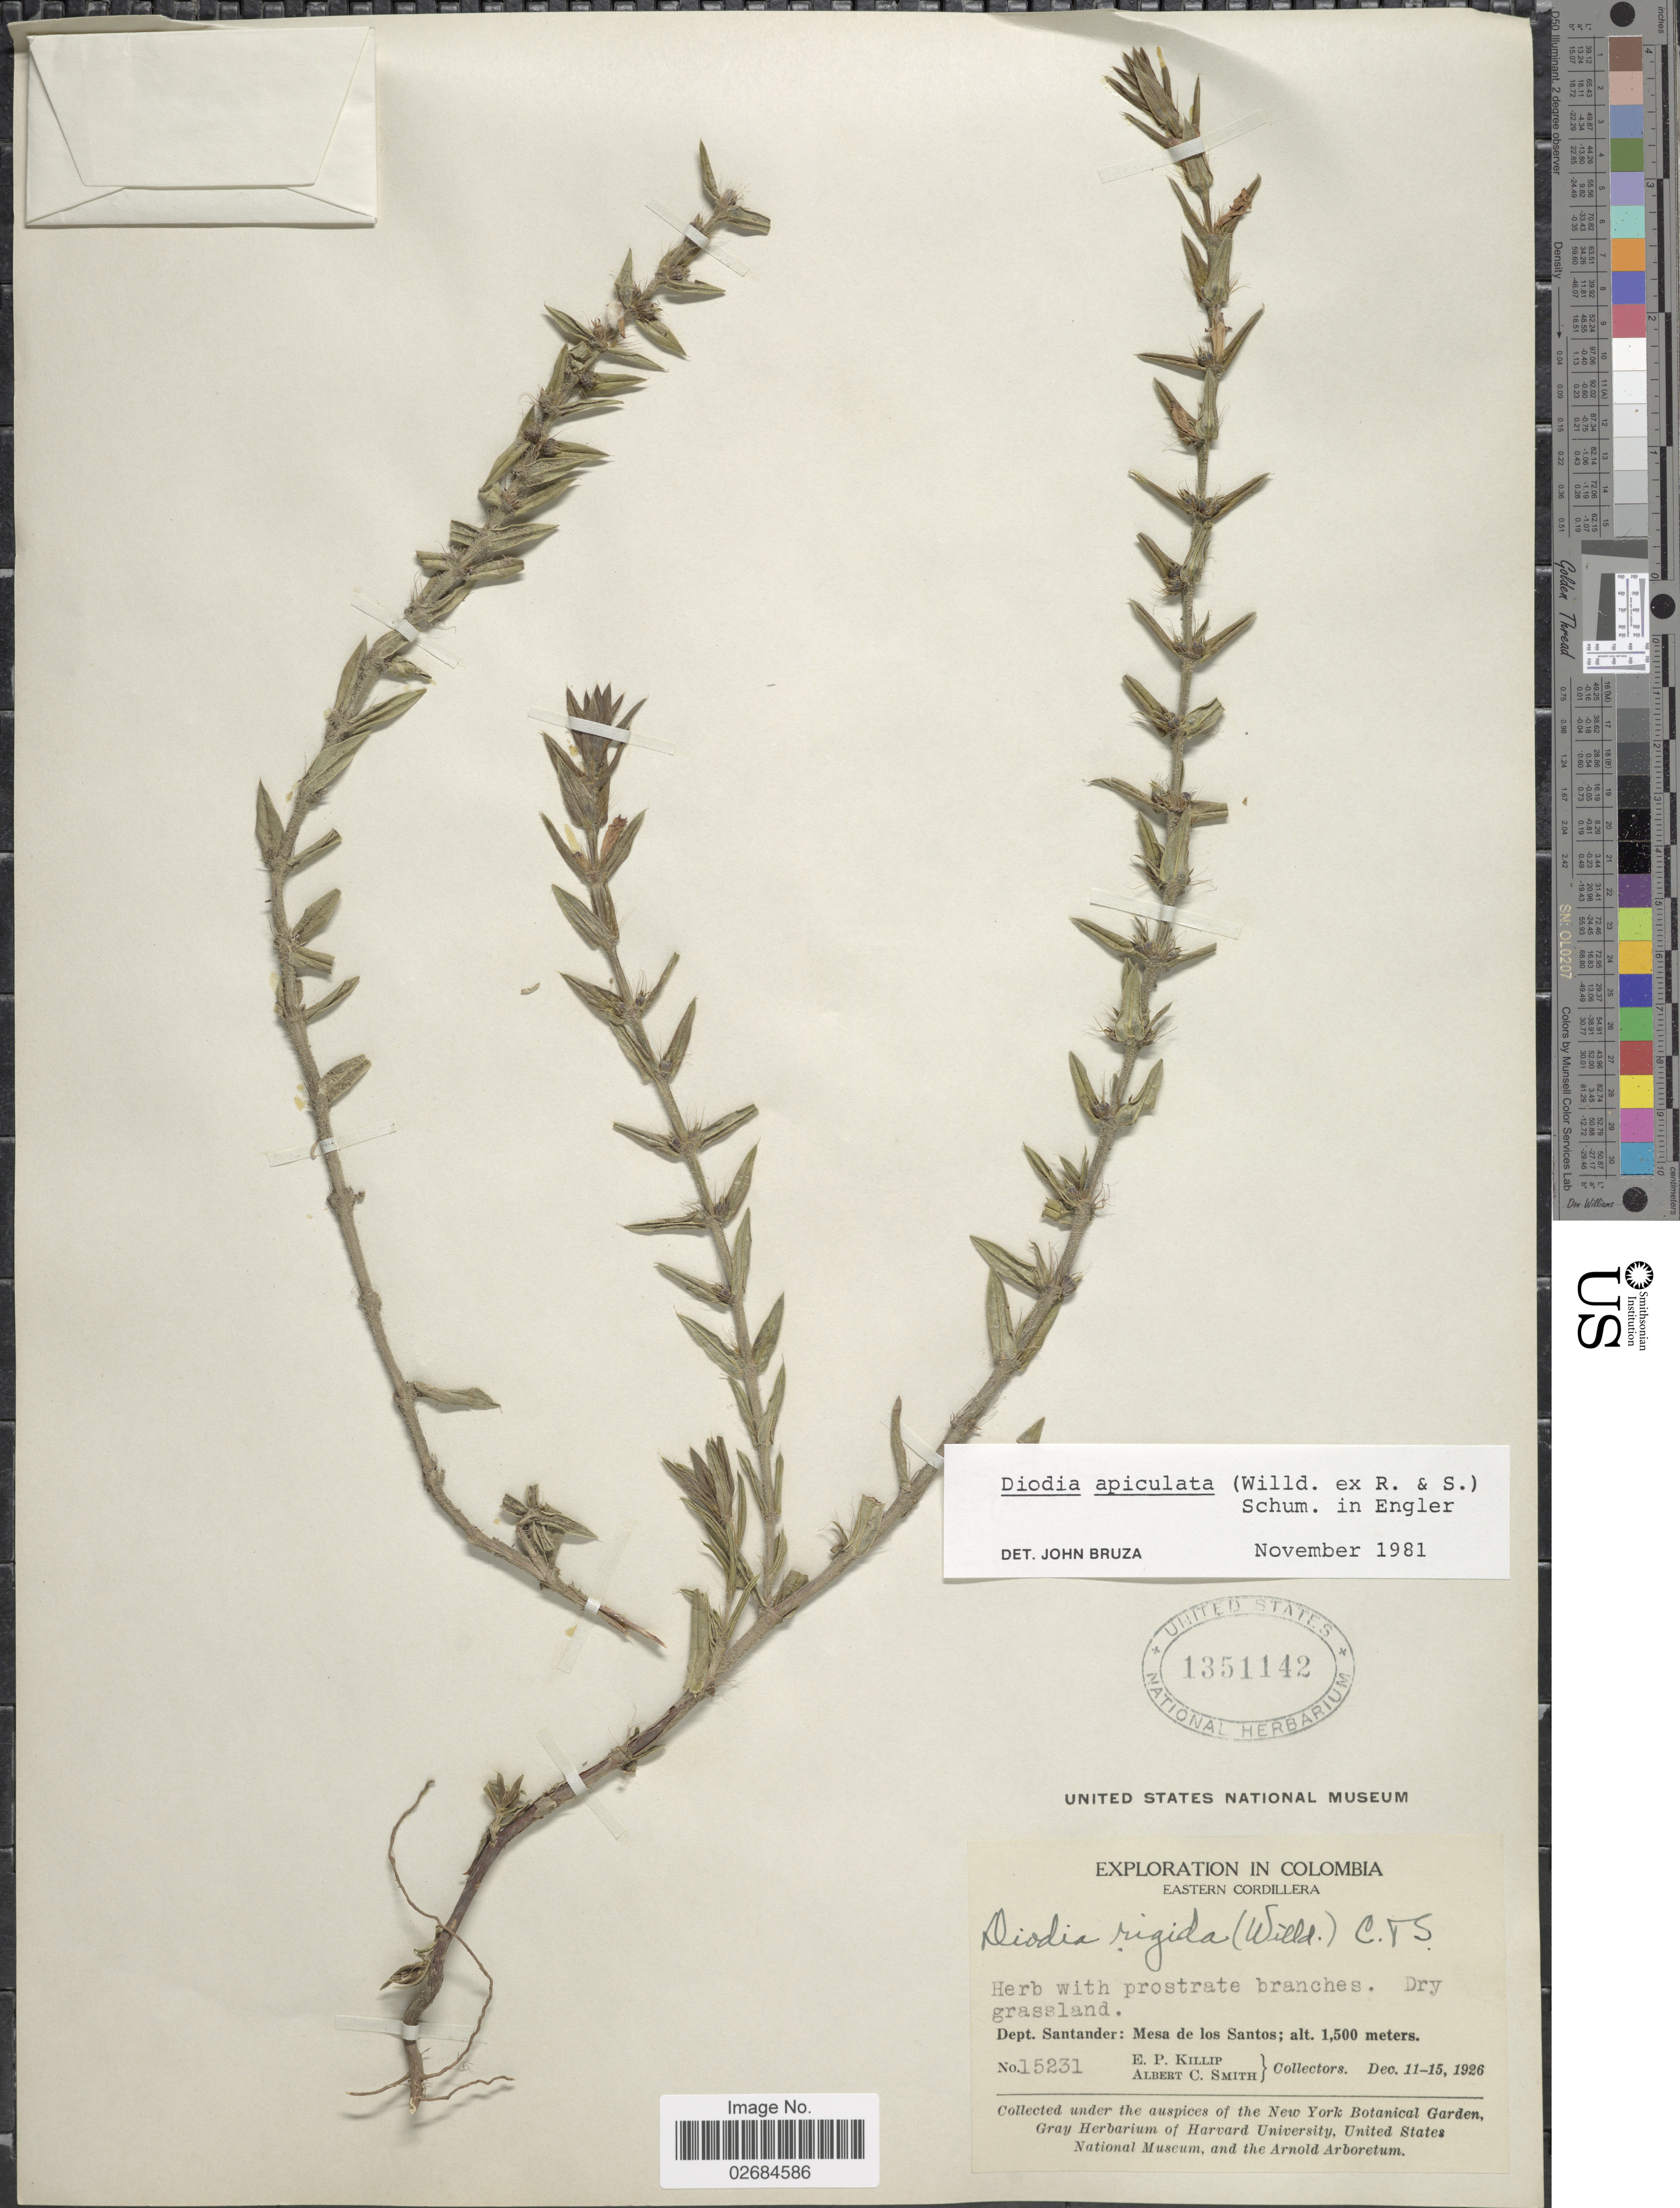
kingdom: Plantae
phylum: Tracheophyta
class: Magnoliopsida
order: Gentianales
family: Rubiaceae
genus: Diodia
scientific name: Diodia apiculata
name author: (Willd. ex Roem. & Schult.) K. Schum.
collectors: E. P. Killip & A. C. Smith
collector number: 15231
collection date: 1926-12-11/1926-12-15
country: Colombia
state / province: Santander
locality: Eastern Cordillera. Mesa de los Santos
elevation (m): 1500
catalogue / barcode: US 1351142